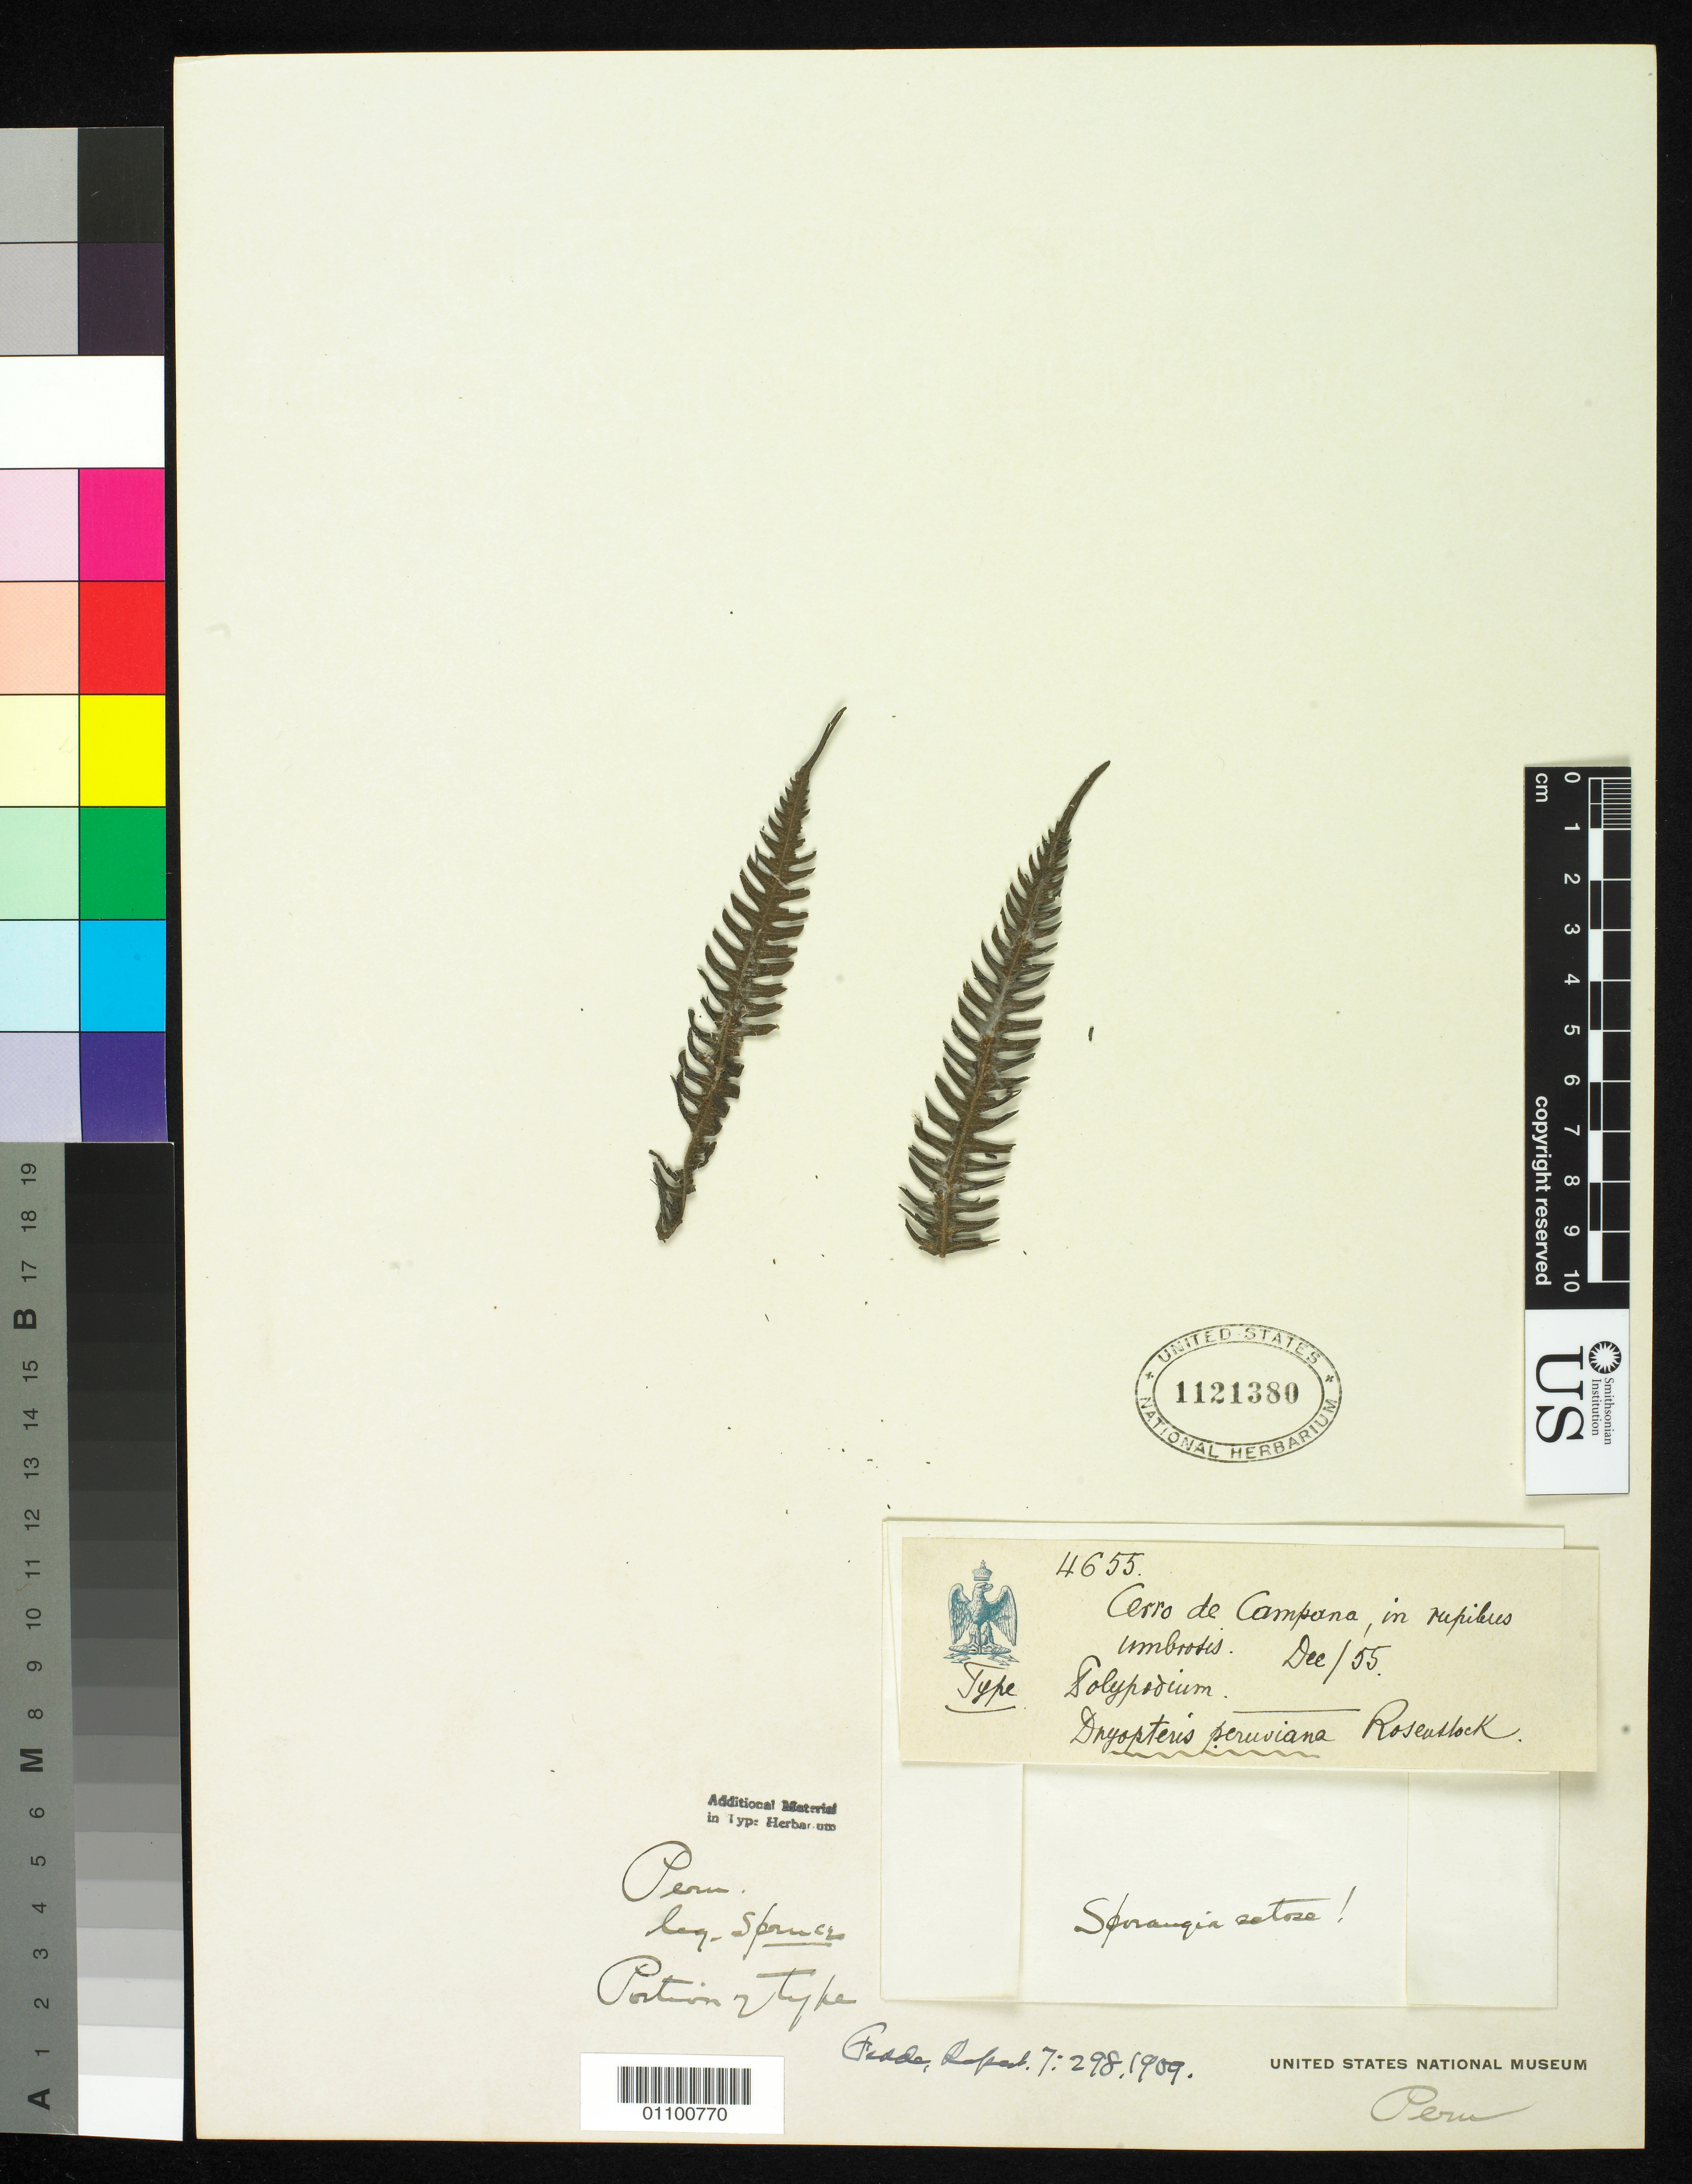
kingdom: Plantae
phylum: Tracheophyta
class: Polypodiopsida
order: Polypodiales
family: Dryopteridaceae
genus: Dryopteris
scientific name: Dryopteris peruviana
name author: Rosenst.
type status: Isotype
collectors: R. Spruce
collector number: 4655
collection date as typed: --Dec 1855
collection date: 1855-12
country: Peru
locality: Cerro de Campana, in rupibus umbrosis.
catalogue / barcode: US 1121380